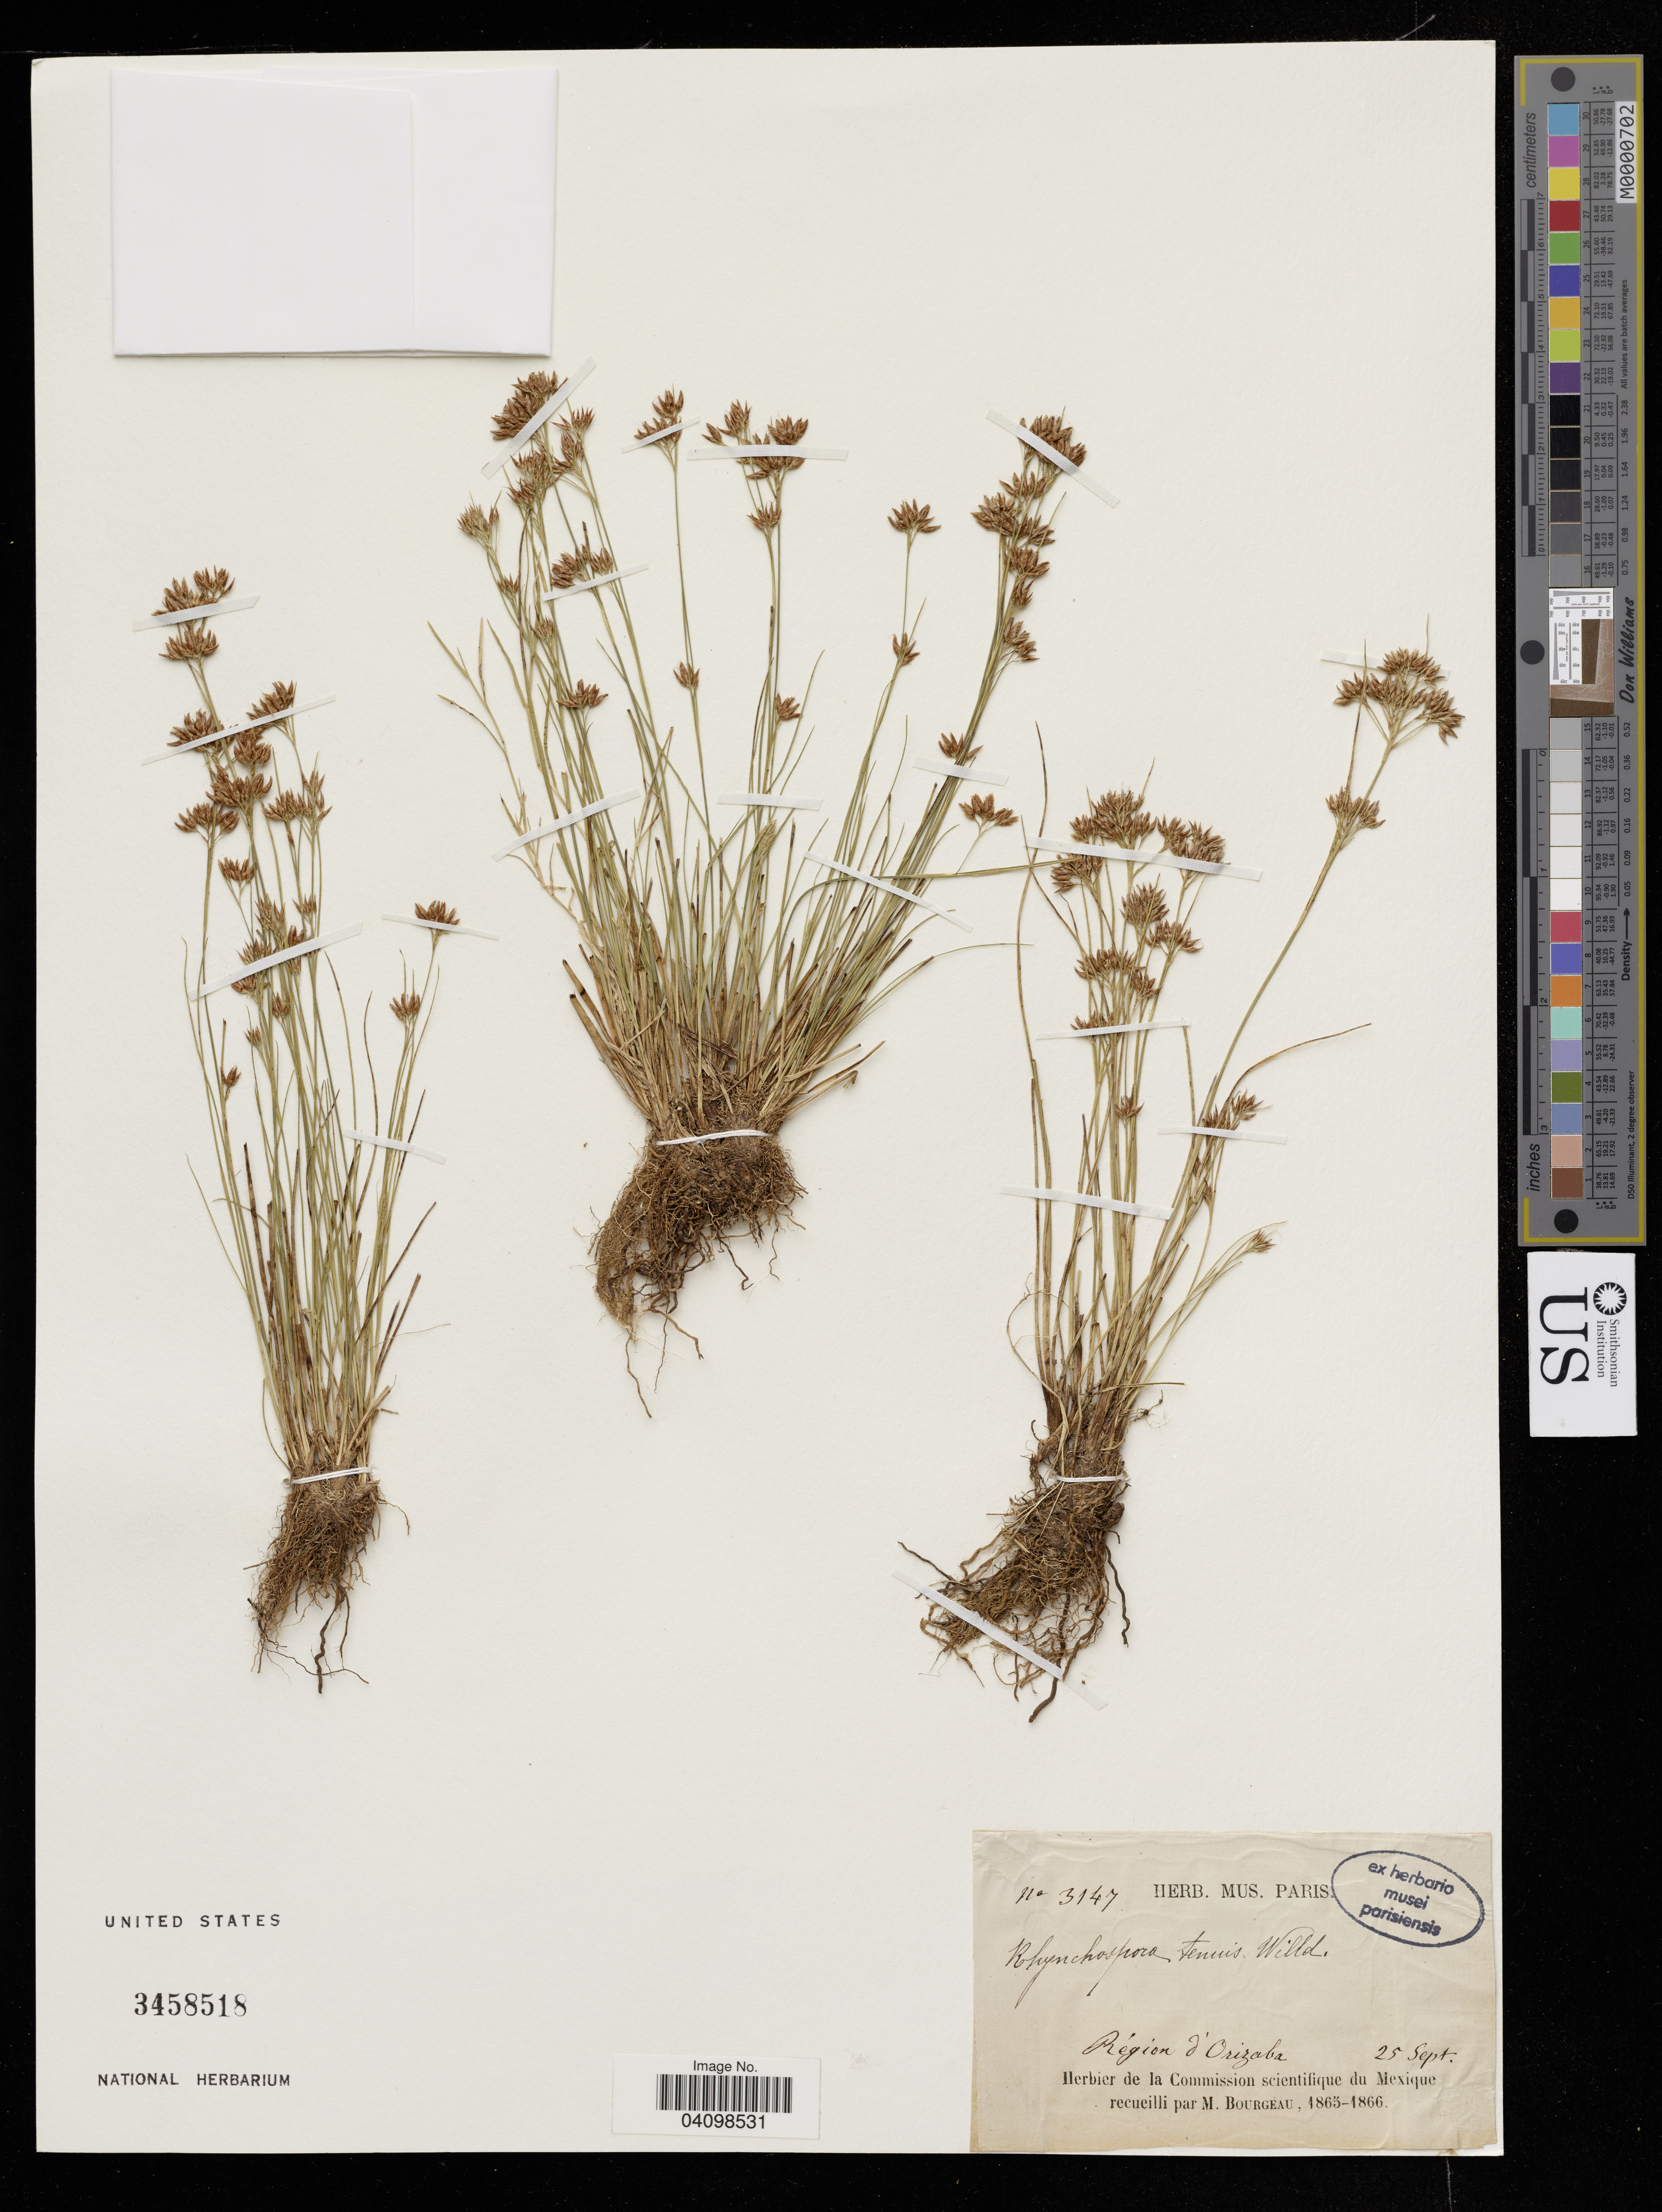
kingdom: Plantae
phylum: Tracheophyta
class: Liliopsida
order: Poales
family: Cyperaceae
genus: Rhynchospora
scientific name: Rhynchospora tenuis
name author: Link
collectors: ex herb. Mus. Paris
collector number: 3147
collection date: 1865-09-25/1866-09-25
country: Mexico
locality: Région d'Orizaba.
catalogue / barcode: US 3458518